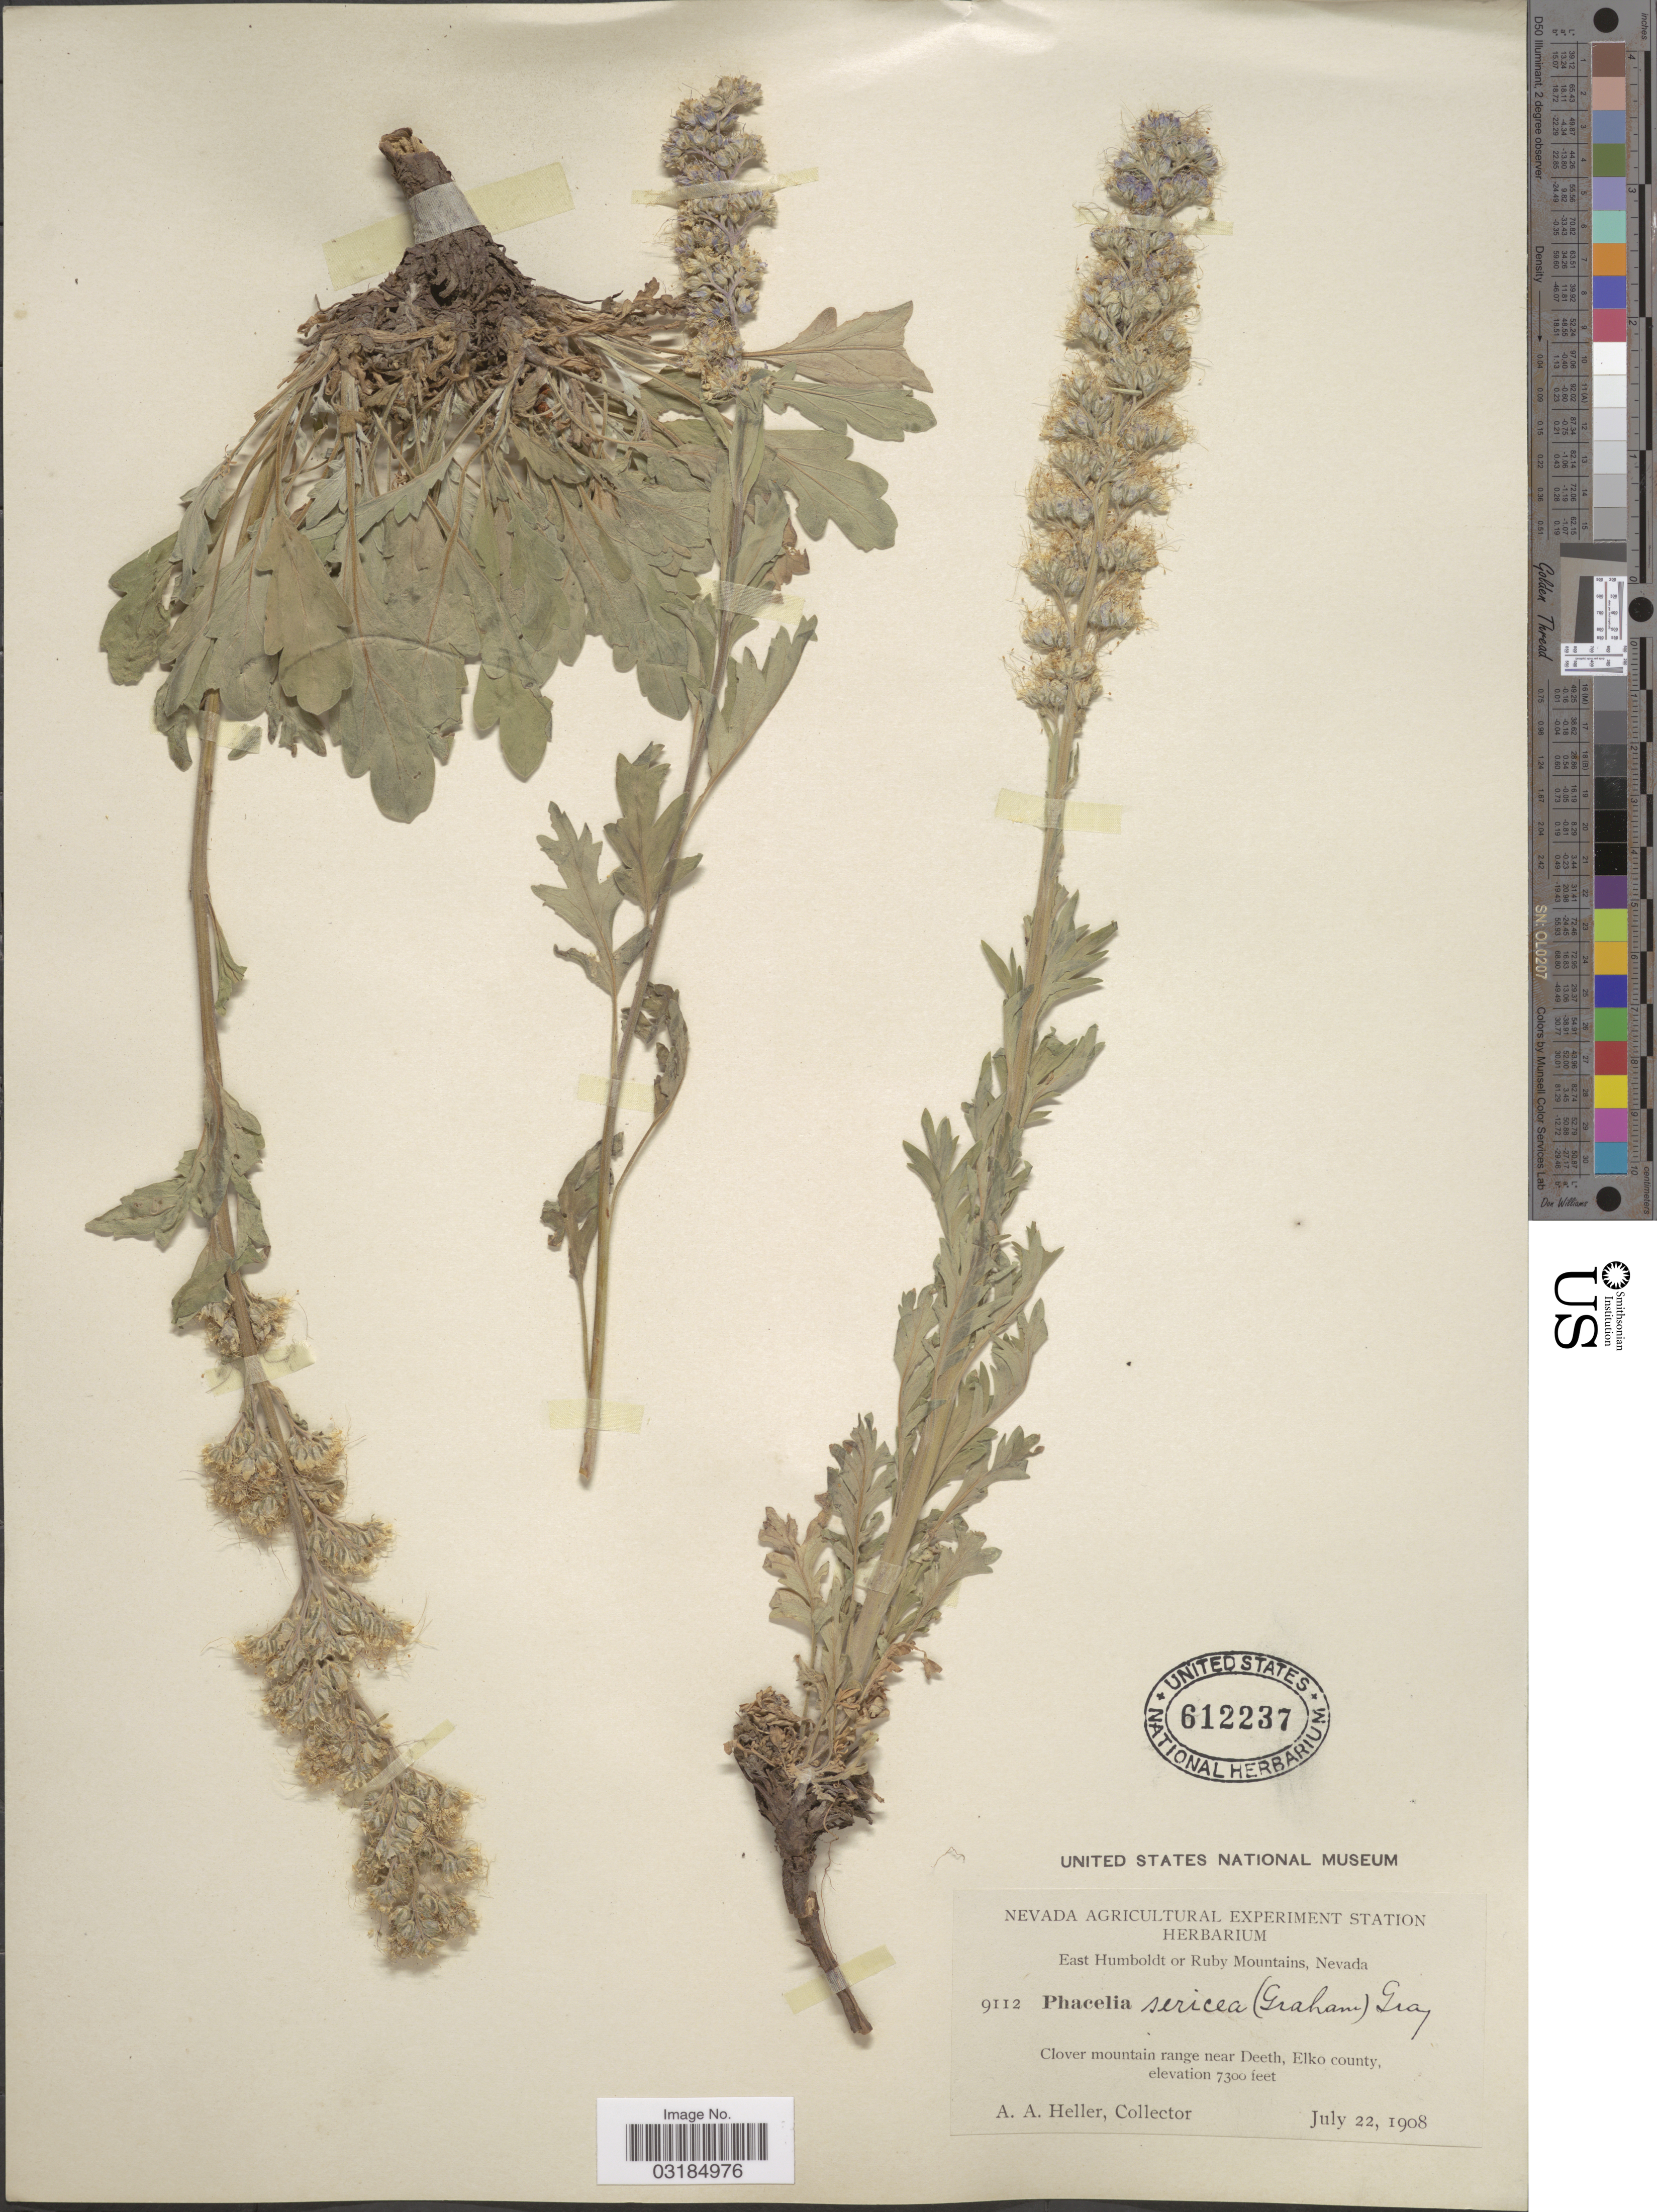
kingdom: Plantae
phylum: Tracheophyta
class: Magnoliopsida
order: Boraginales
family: Hydrophyllaceae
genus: Phacelia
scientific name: Phacelia ciliosa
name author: Rydb.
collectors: A. A. Heller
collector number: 9112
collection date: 1908-07-22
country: United States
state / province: Nevada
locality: East Humboldt or Ruby Mountains. Clover mountain range near Deeth, Elko county.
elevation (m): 2225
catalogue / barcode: US 612237